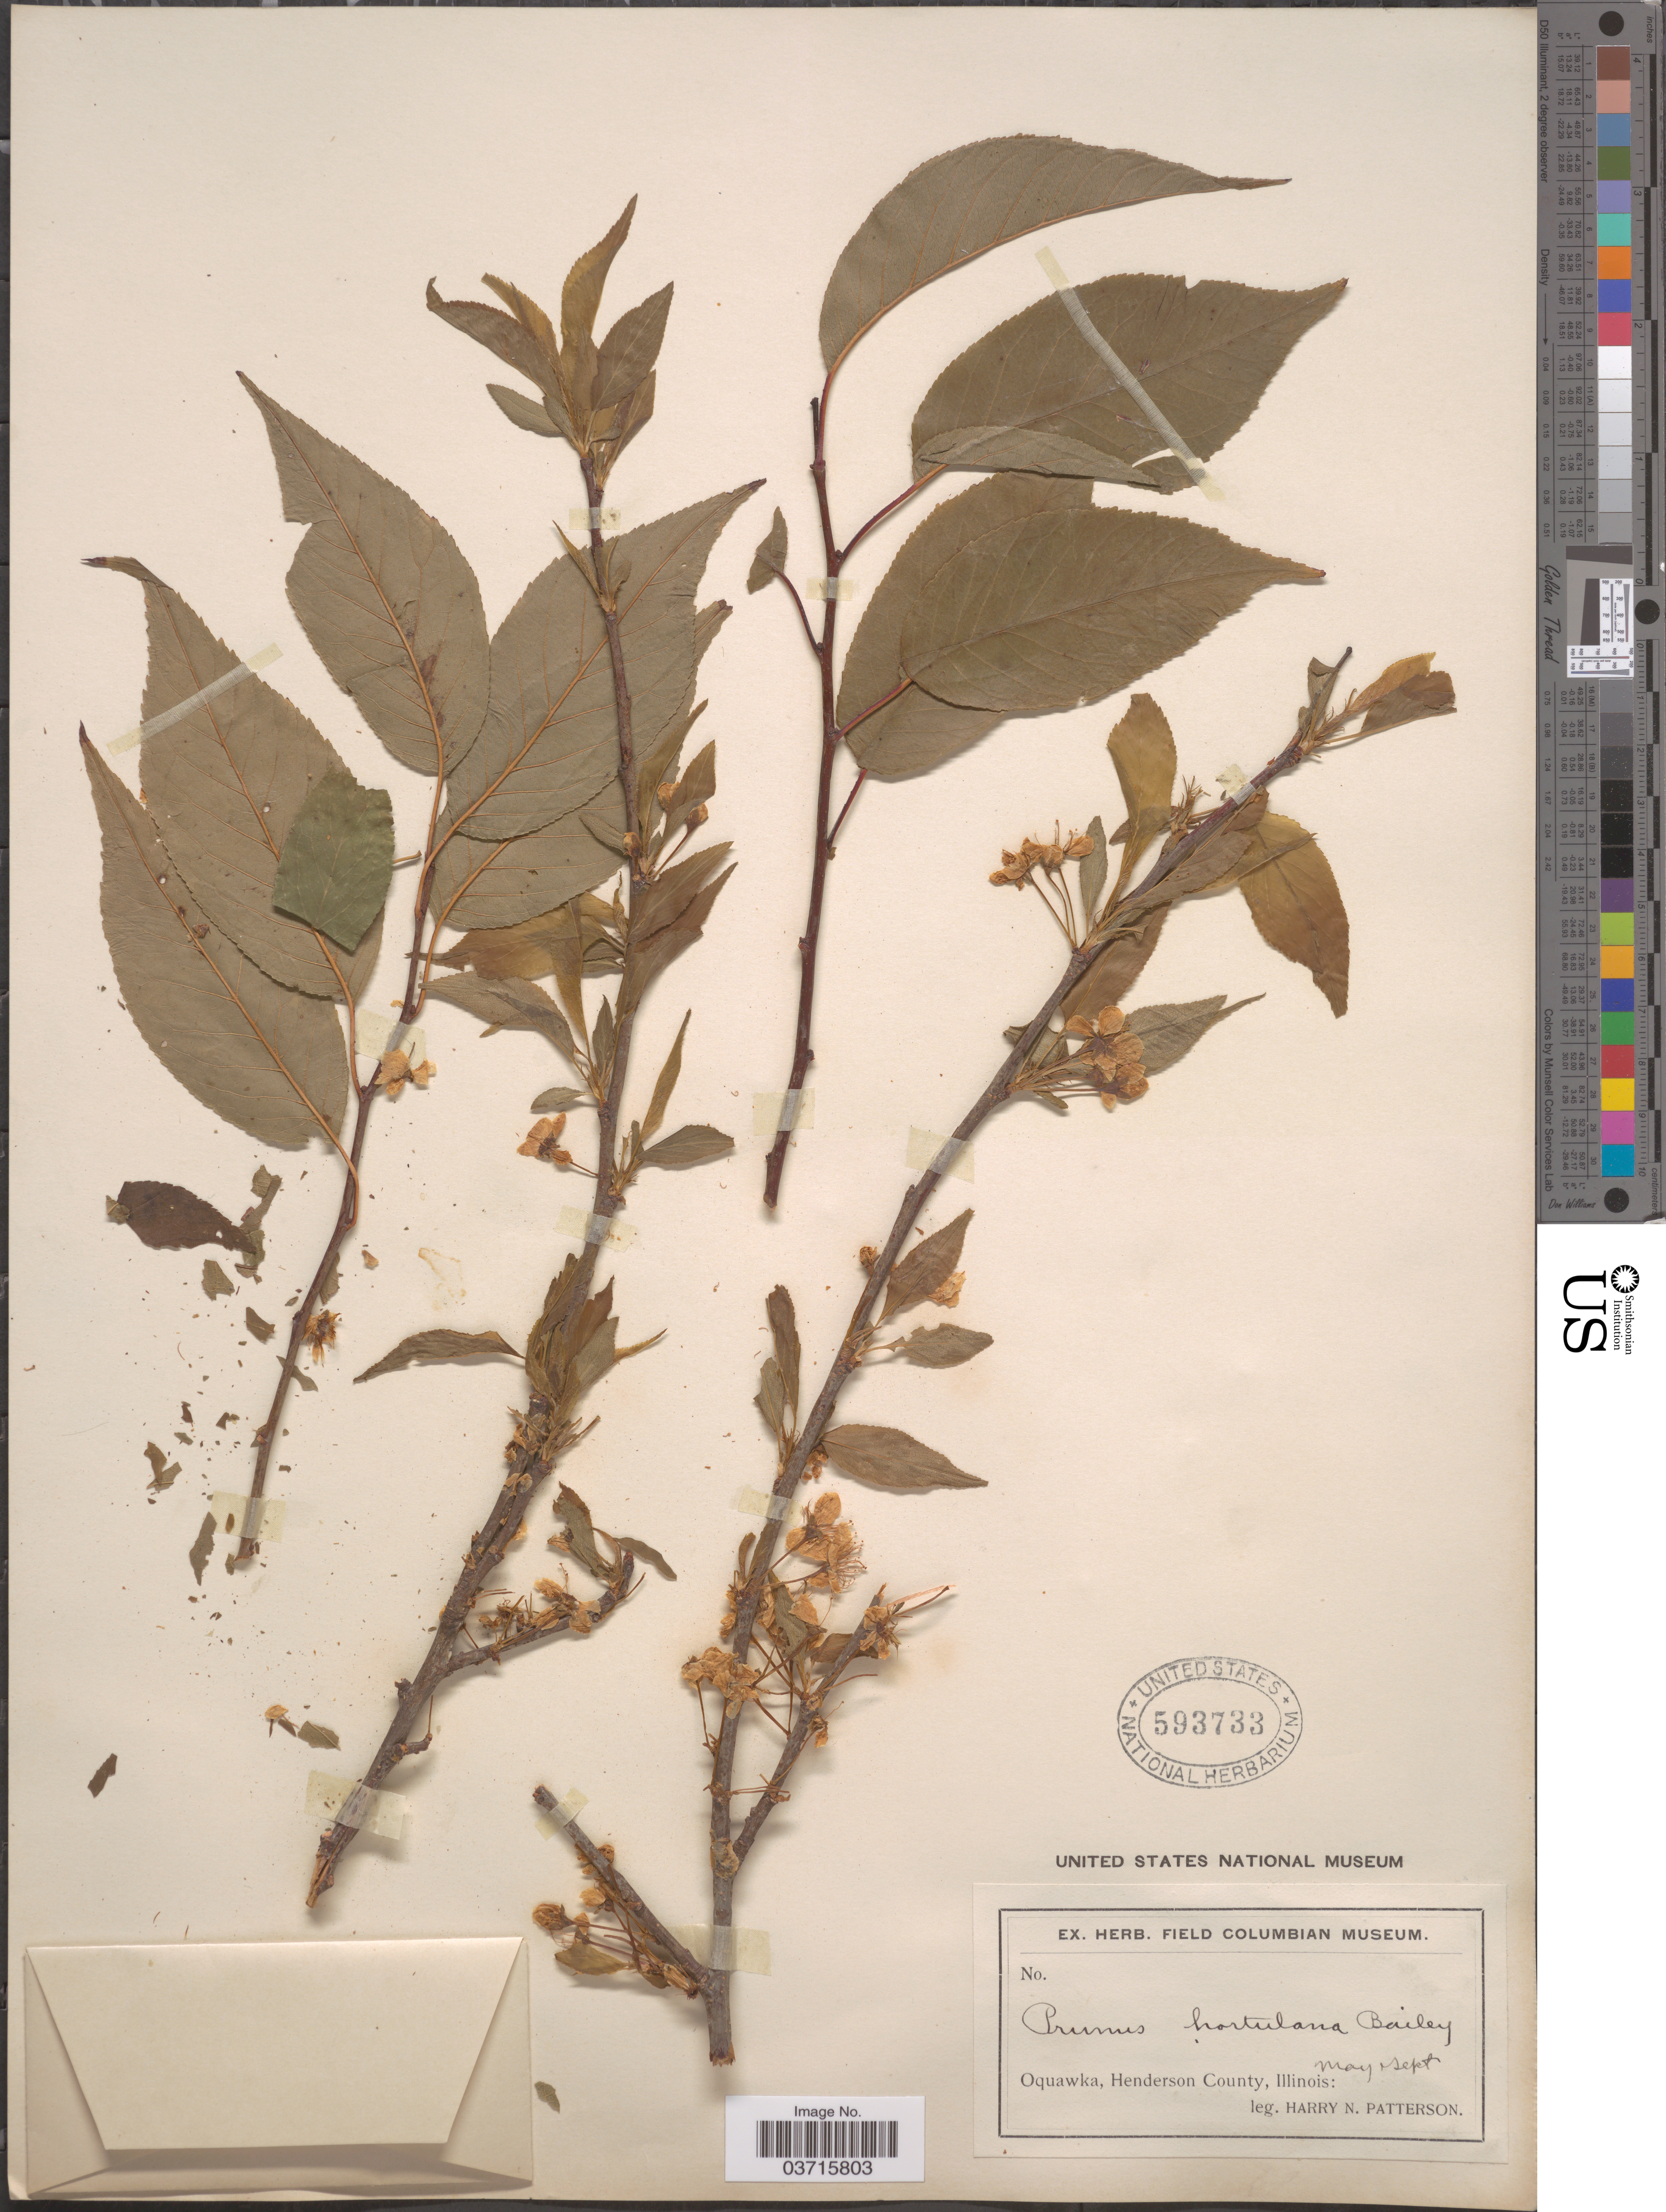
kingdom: Plantae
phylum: Tracheophyta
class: Magnoliopsida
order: Rosales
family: Rosaceae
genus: Prunus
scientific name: Prunus hortulana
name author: L.H. Bailey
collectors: H. N. Patterson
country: United States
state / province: Illinois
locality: Oquawka, Henderson County.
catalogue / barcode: US 593733